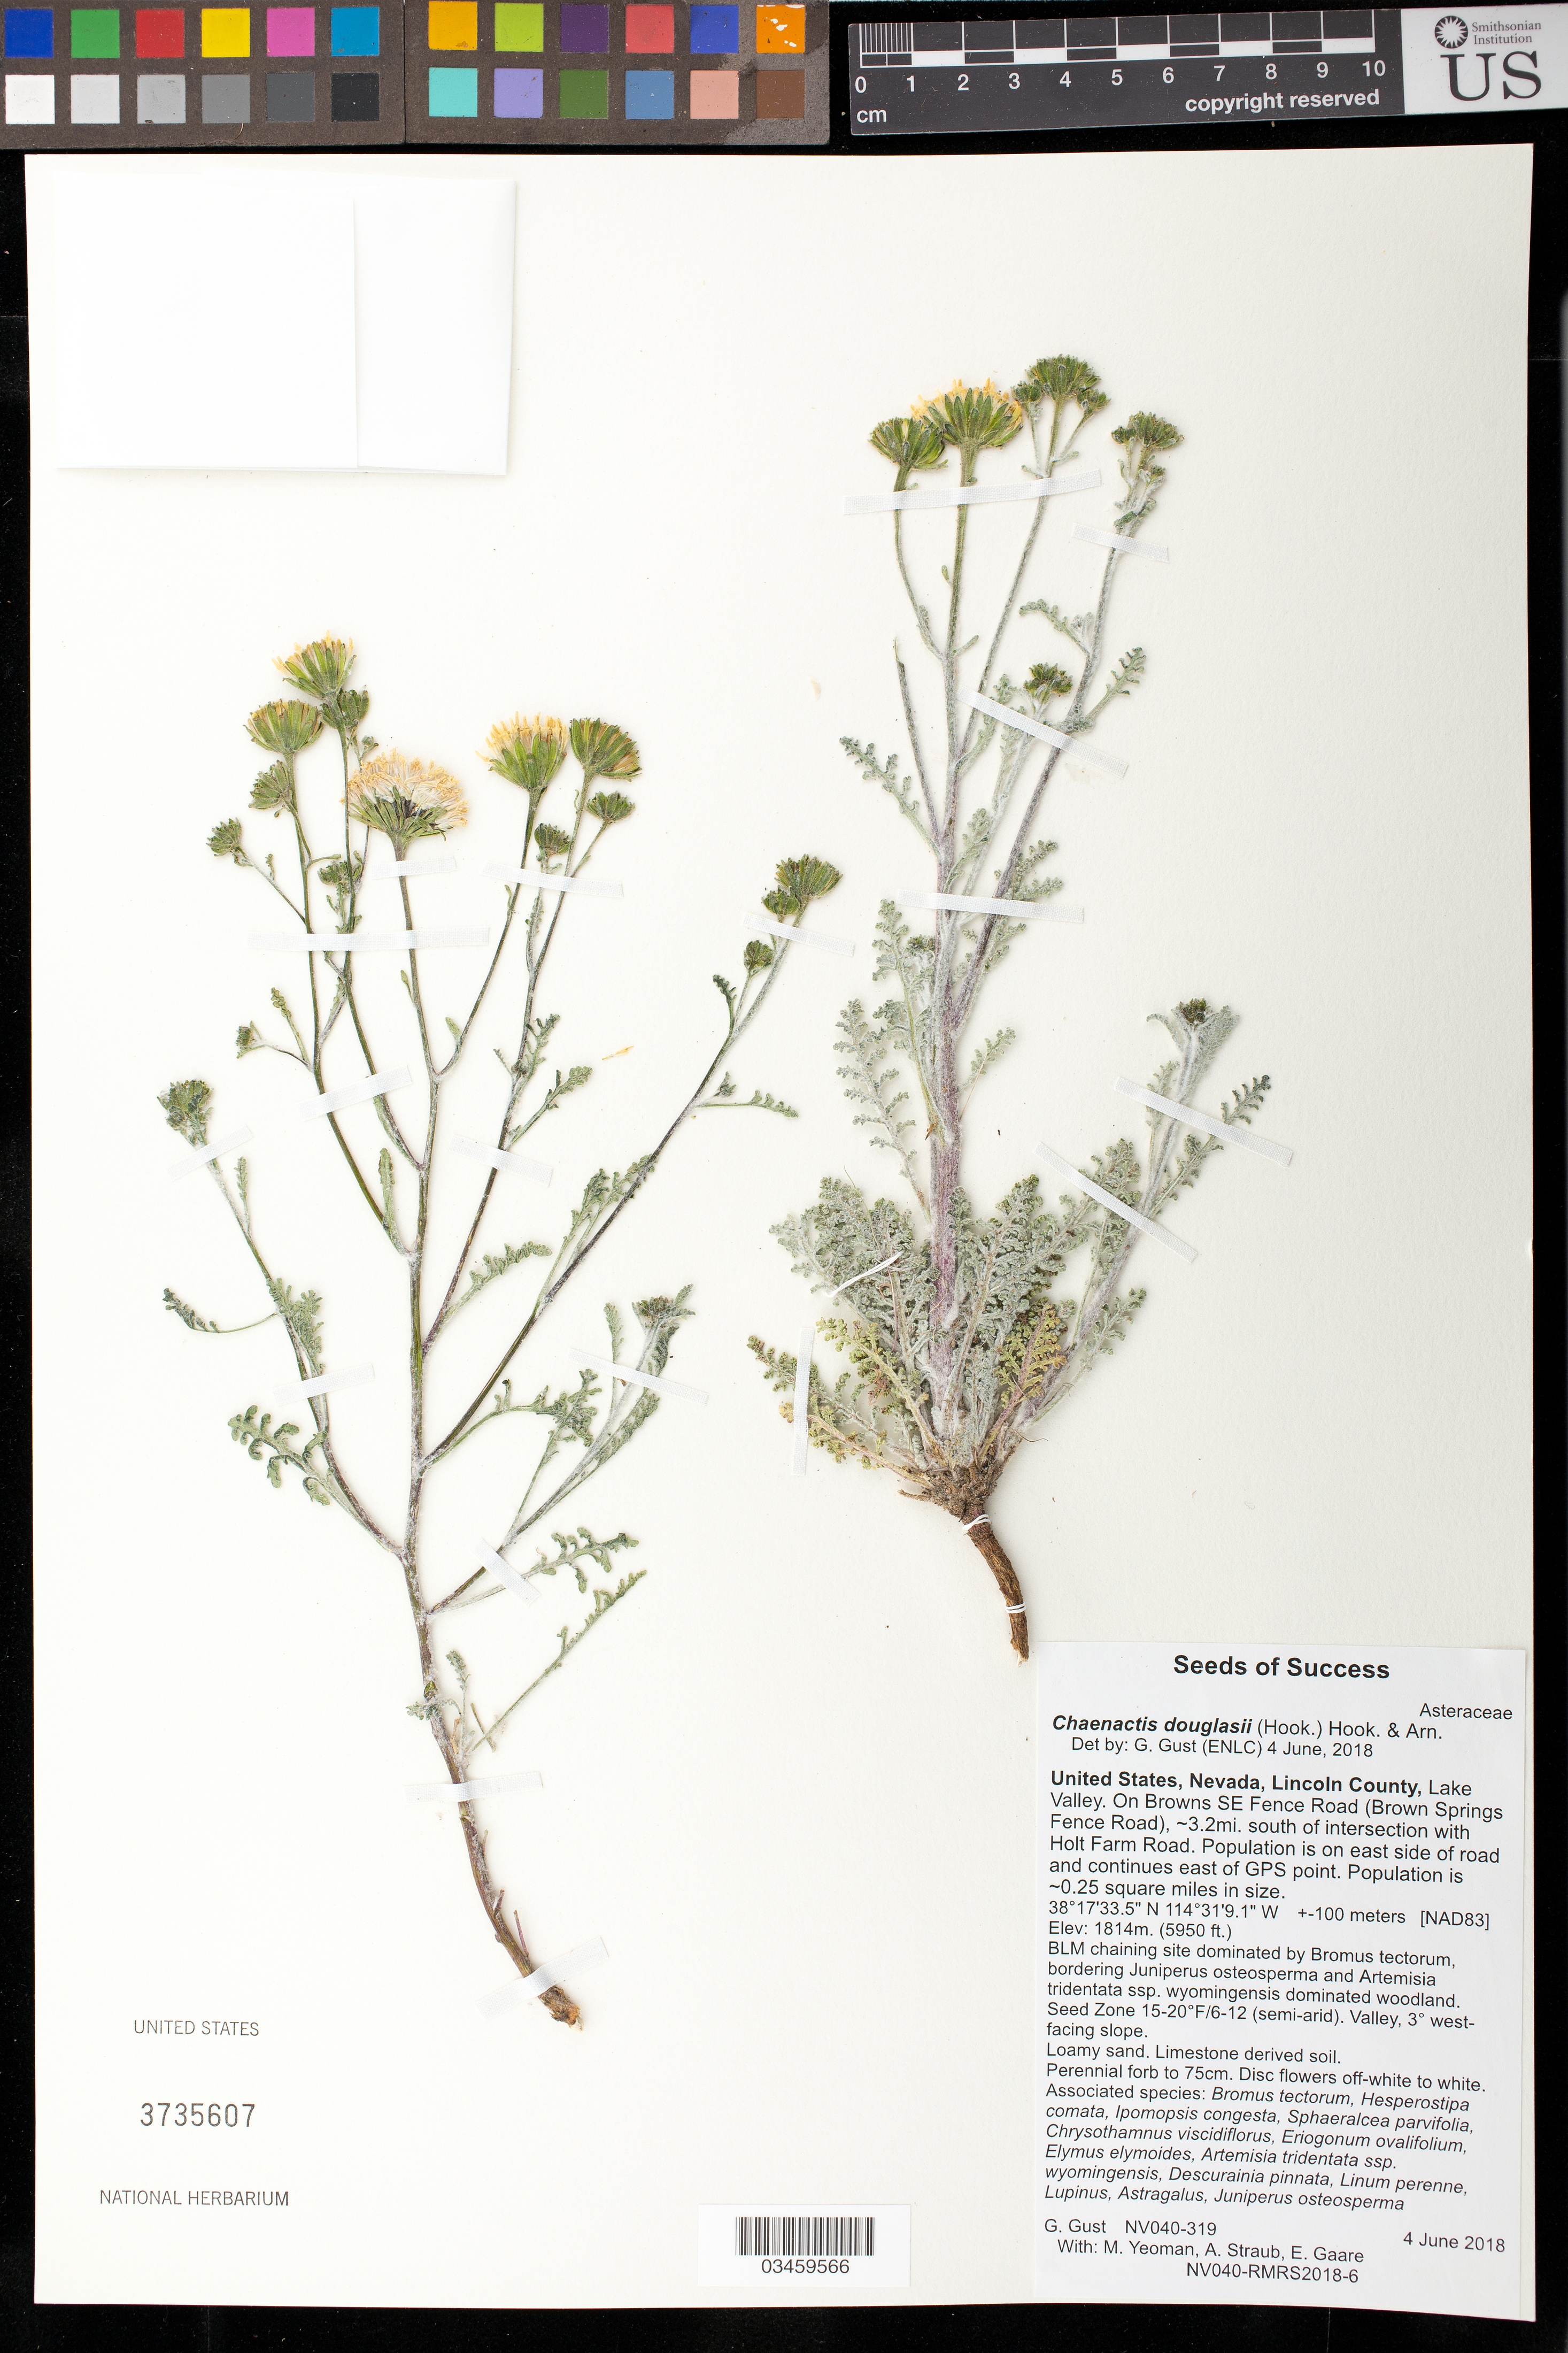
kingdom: Plantae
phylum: Tracheophyta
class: Magnoliopsida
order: Asterales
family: Asteraceae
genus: Chaenactis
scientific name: Chaenactis douglasii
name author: Hook. & Arn.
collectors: M. Yeoman, A. Straub & E. Gaare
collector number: NV040-RMRS2018-6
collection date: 2018-06-04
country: United States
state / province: Nevada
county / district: Lincoln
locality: Lake Valley. On Browns SE Fence Road (Brown Springs Fence Rd), 3.2 mi S of intersection with Holt Farm Rd.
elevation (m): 1841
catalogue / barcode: US 3735607